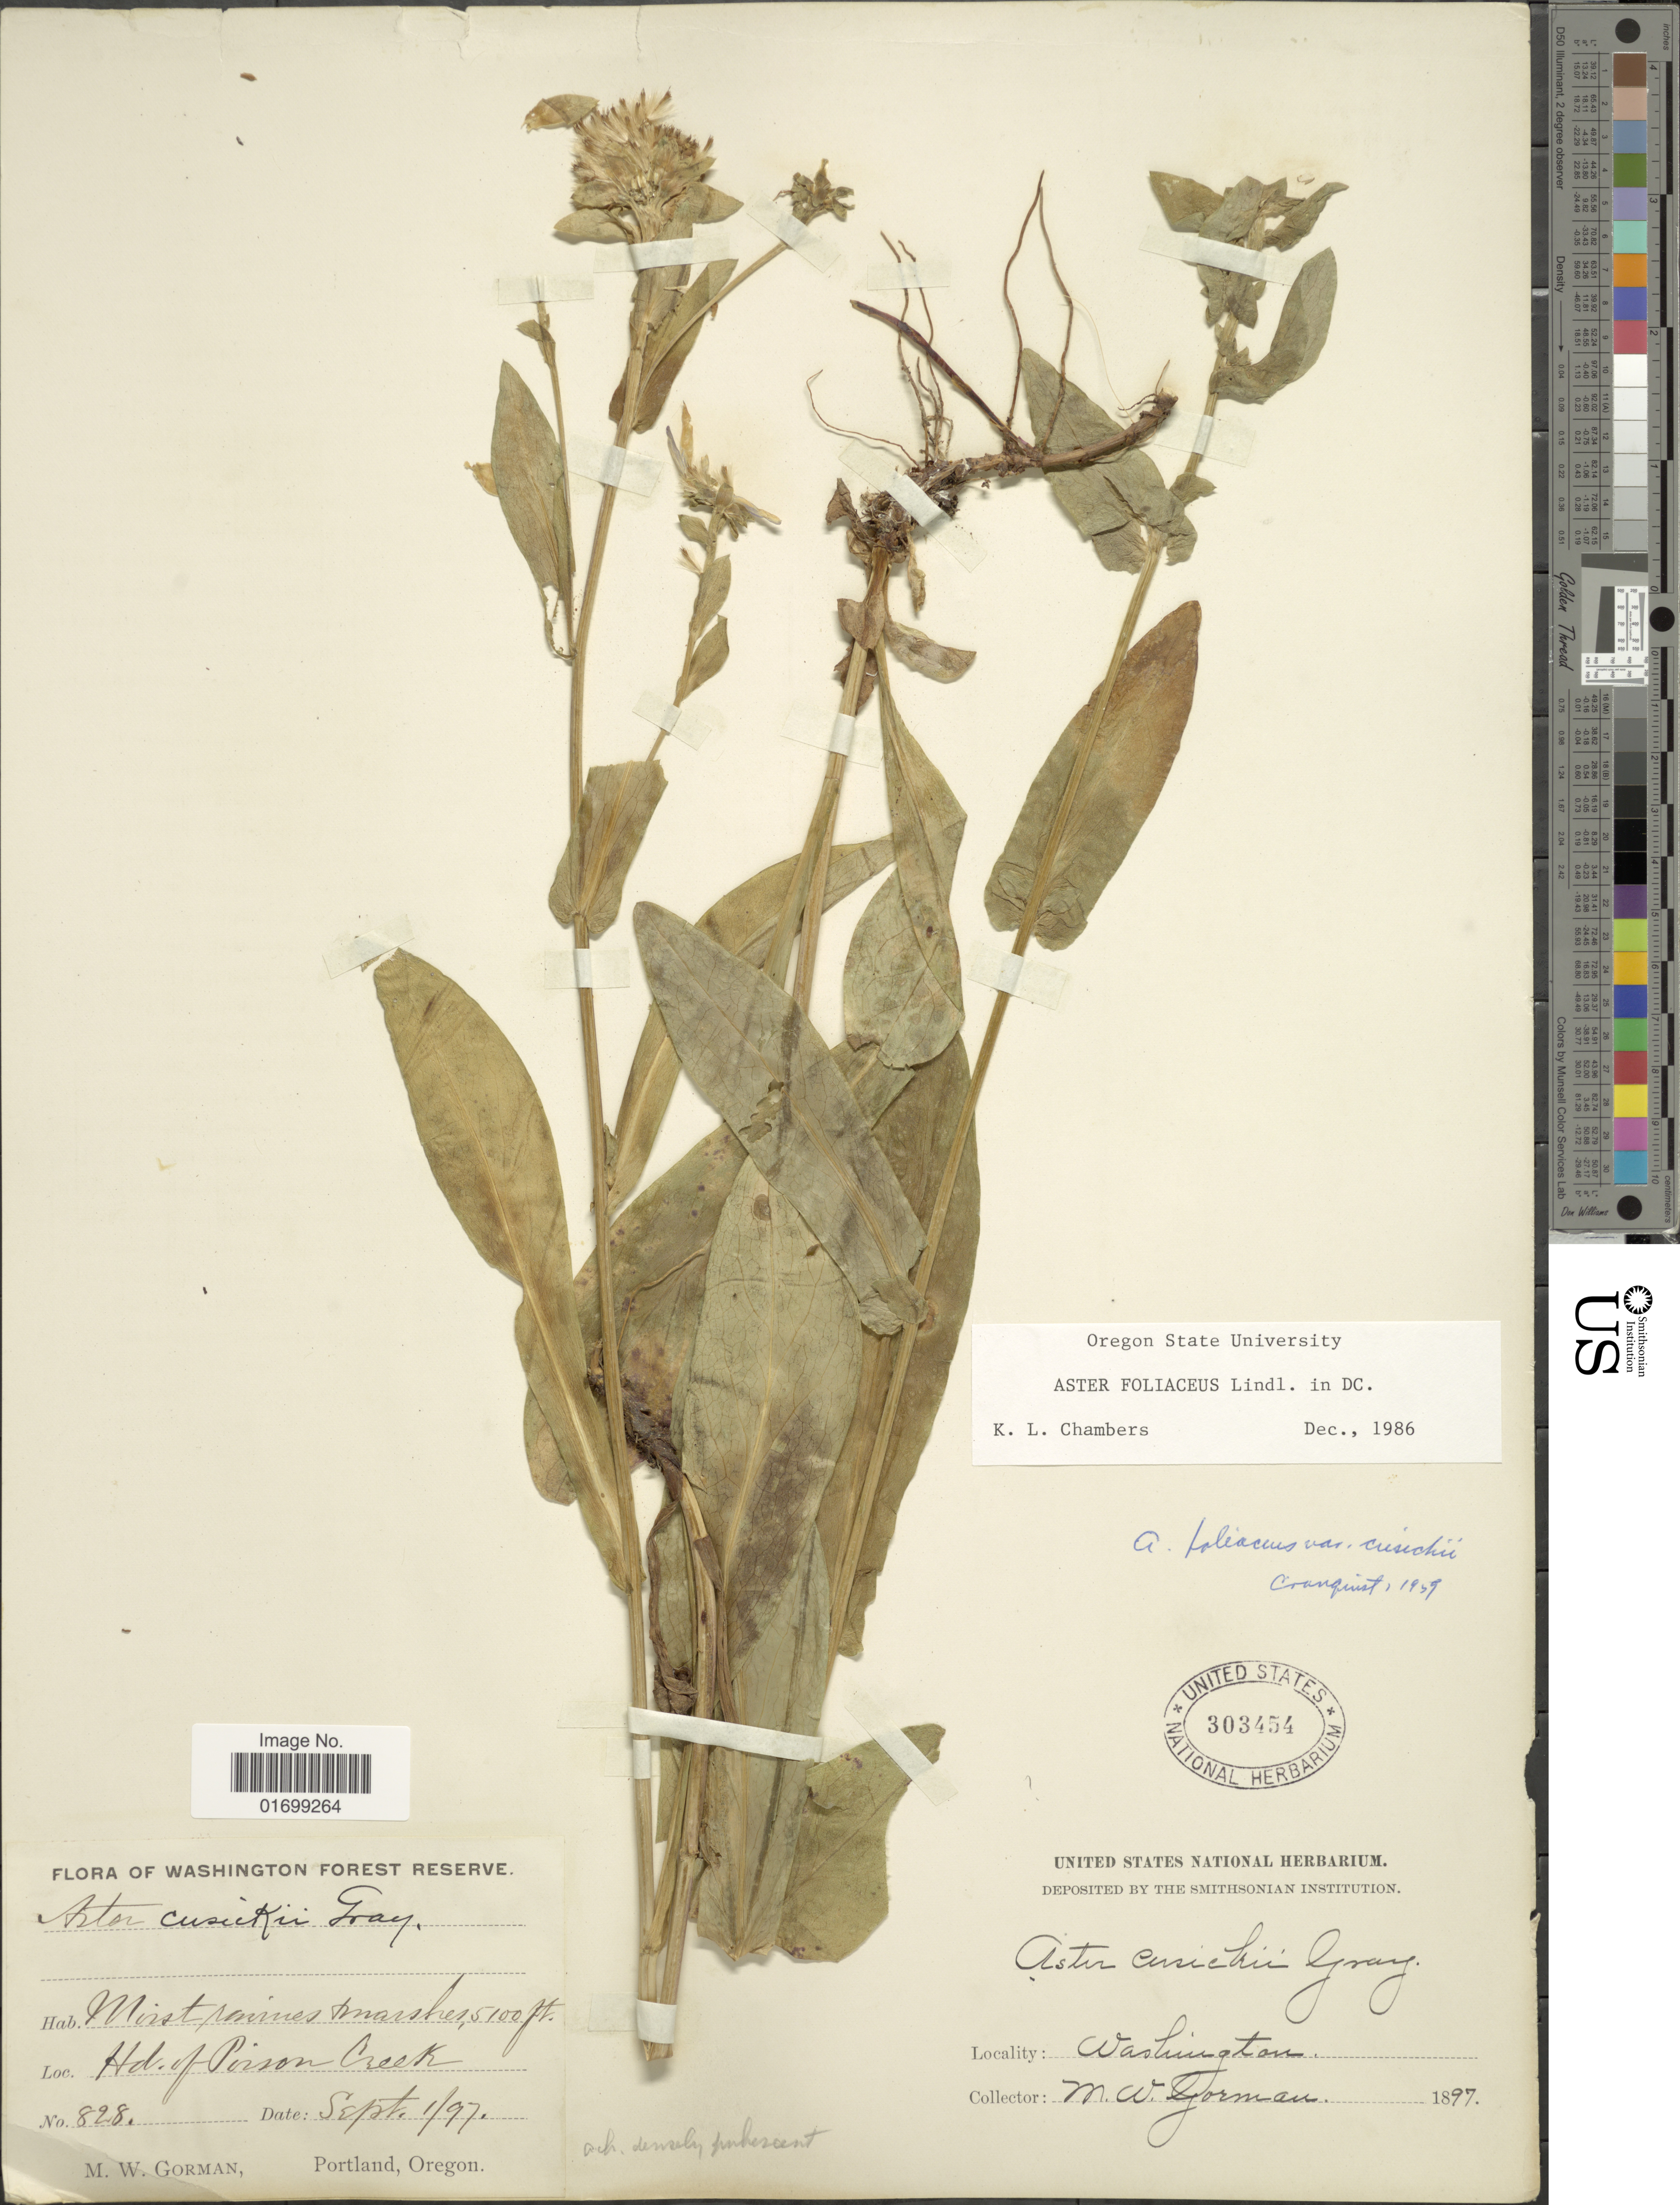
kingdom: Plantae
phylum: Tracheophyta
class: Magnoliopsida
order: Asterales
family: Asteraceae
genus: Symphyotrichum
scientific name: Symphyotrichum foliaceum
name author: (Lindl. ex DC.) G.L. Nesom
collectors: M. W. Gorman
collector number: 828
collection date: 1897-09-01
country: United States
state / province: Washington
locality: Washington Forest Reserve, Moist ravines + marshes, Hd. of Poison Creek.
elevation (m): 1554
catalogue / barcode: US 303454